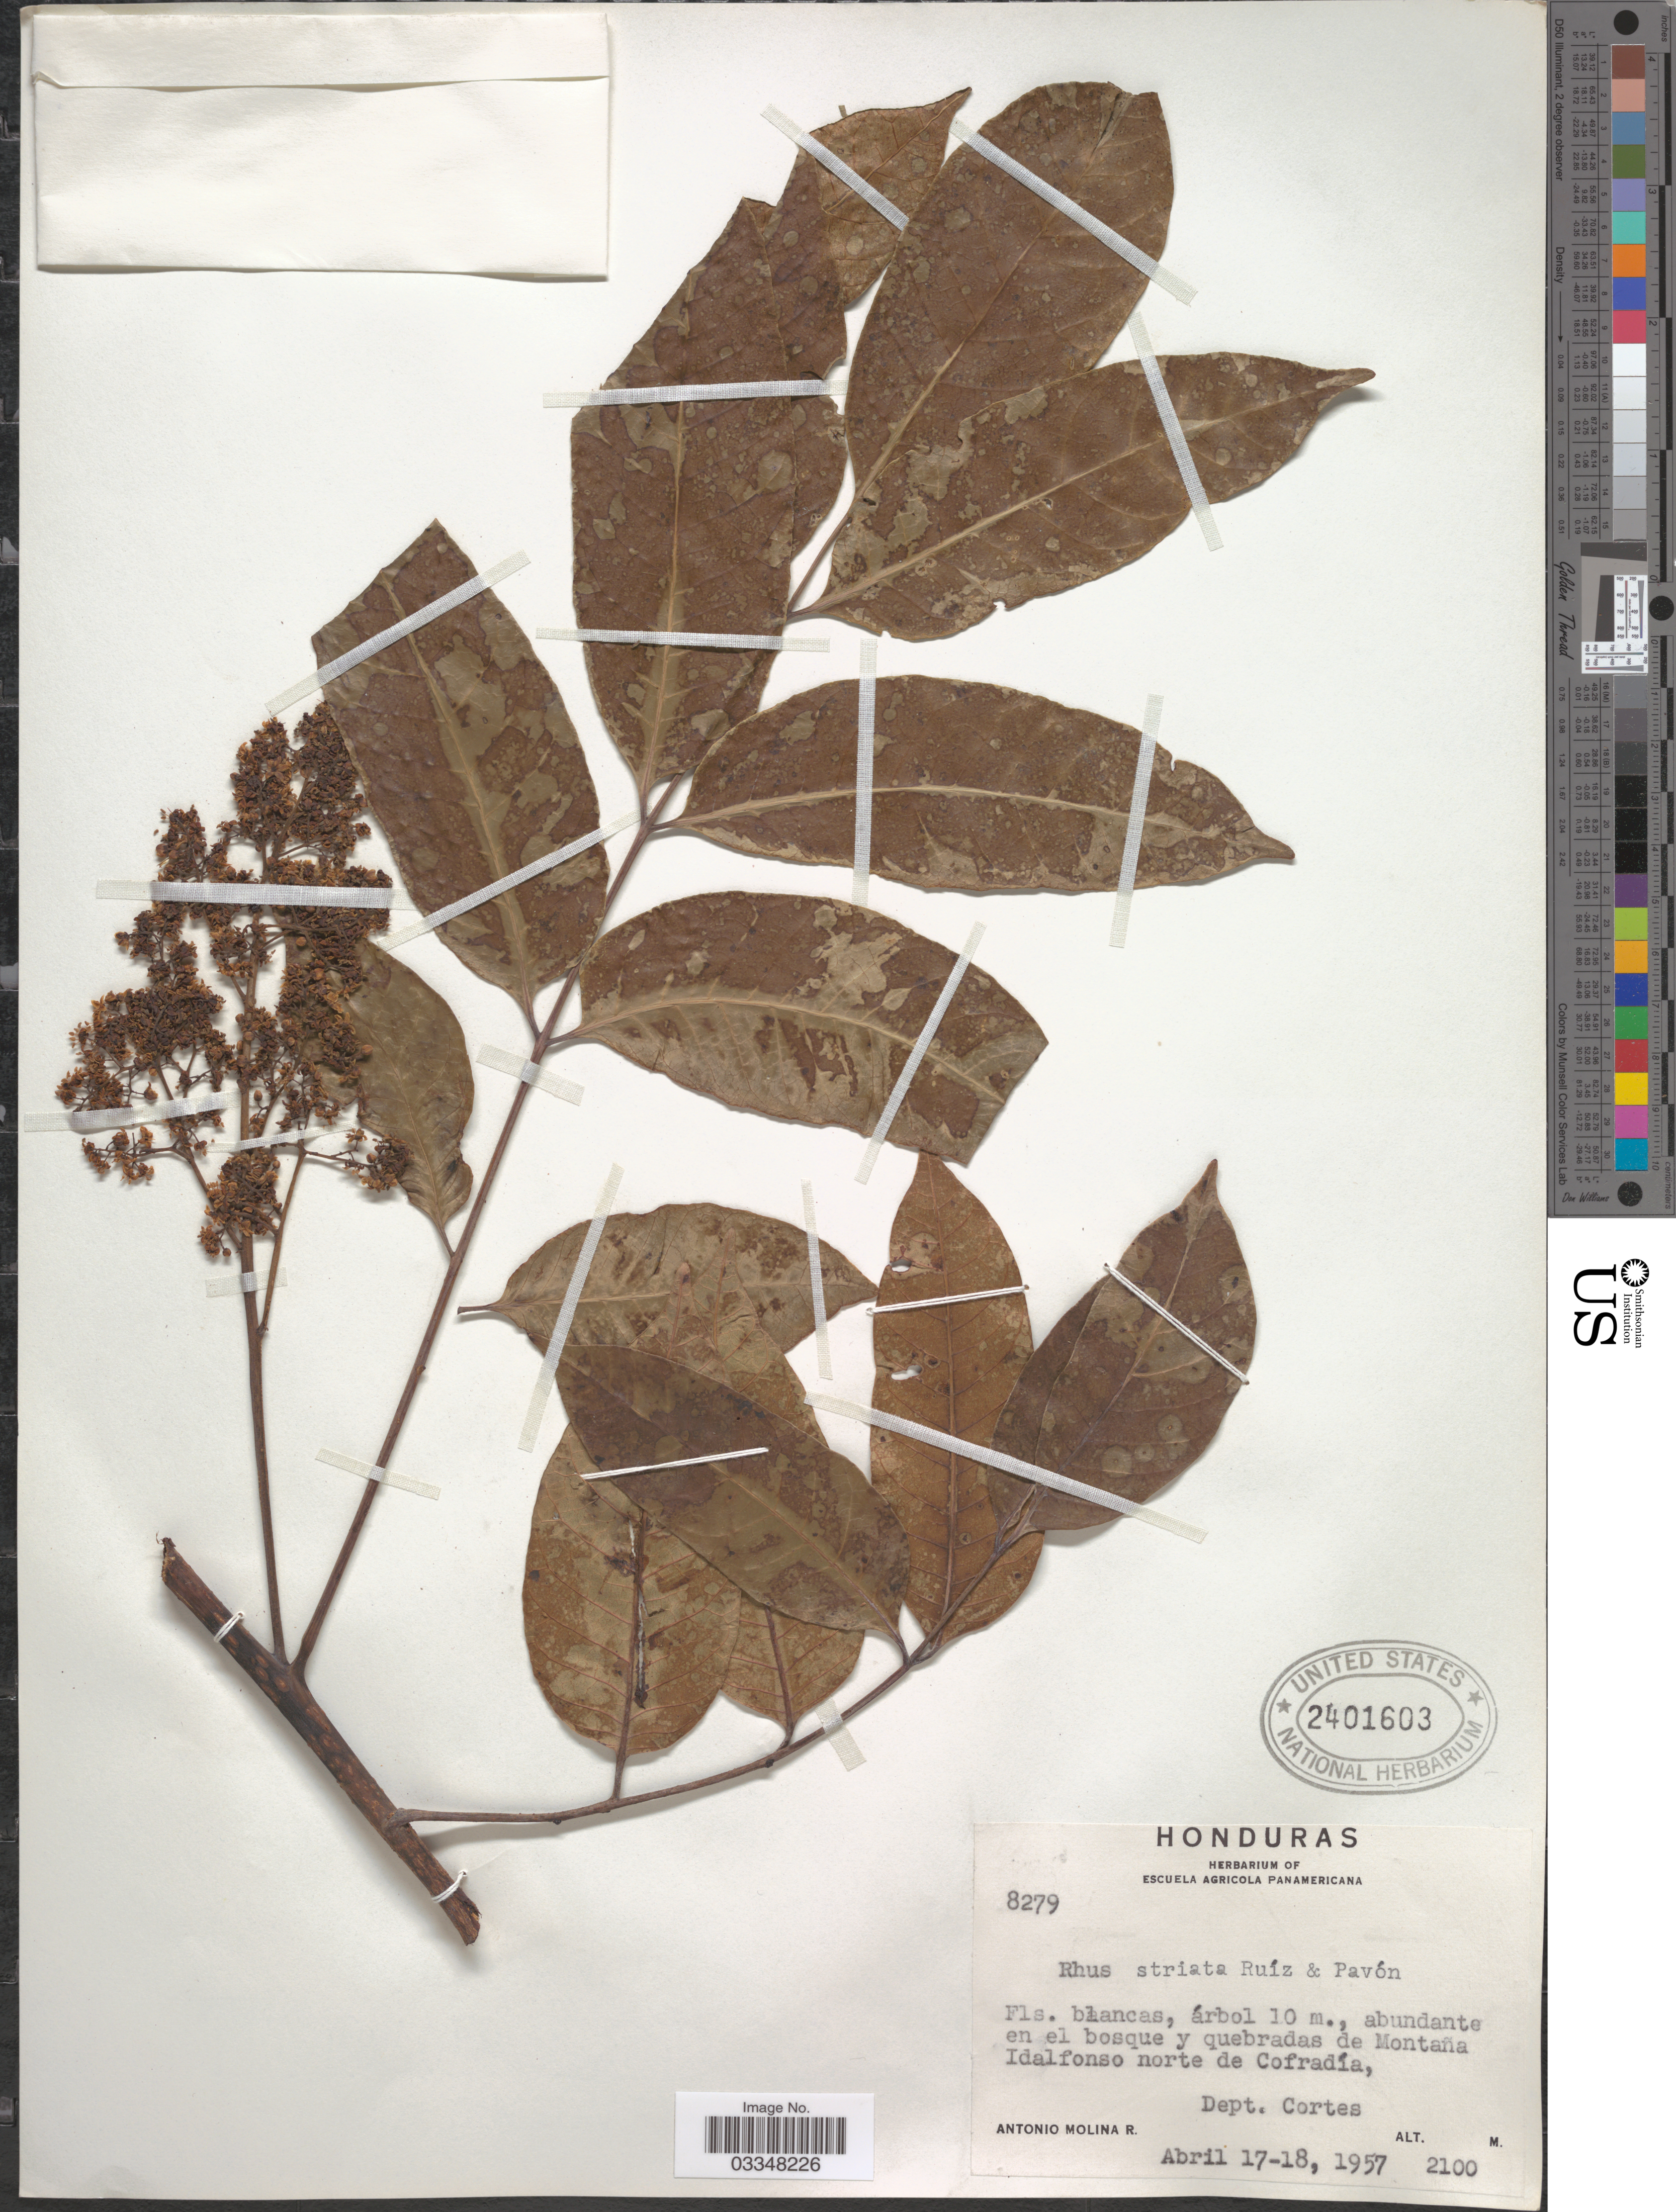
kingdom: Plantae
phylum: Tracheophyta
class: Magnoliopsida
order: Sapindales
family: Anacardiaceae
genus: Toxicodendron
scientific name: Toxicodendron striatum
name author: (Ruiz & Pav.) Kuntze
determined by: Mitchell, John D.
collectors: A. Molina R.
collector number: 8279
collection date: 1957-04-17/1957-04-18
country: Honduras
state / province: Cortés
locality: En el bosque y quebradas de Montaña Idalfonso norte de Cofradía, Dept. Cortes.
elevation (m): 2100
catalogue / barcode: US 2401603